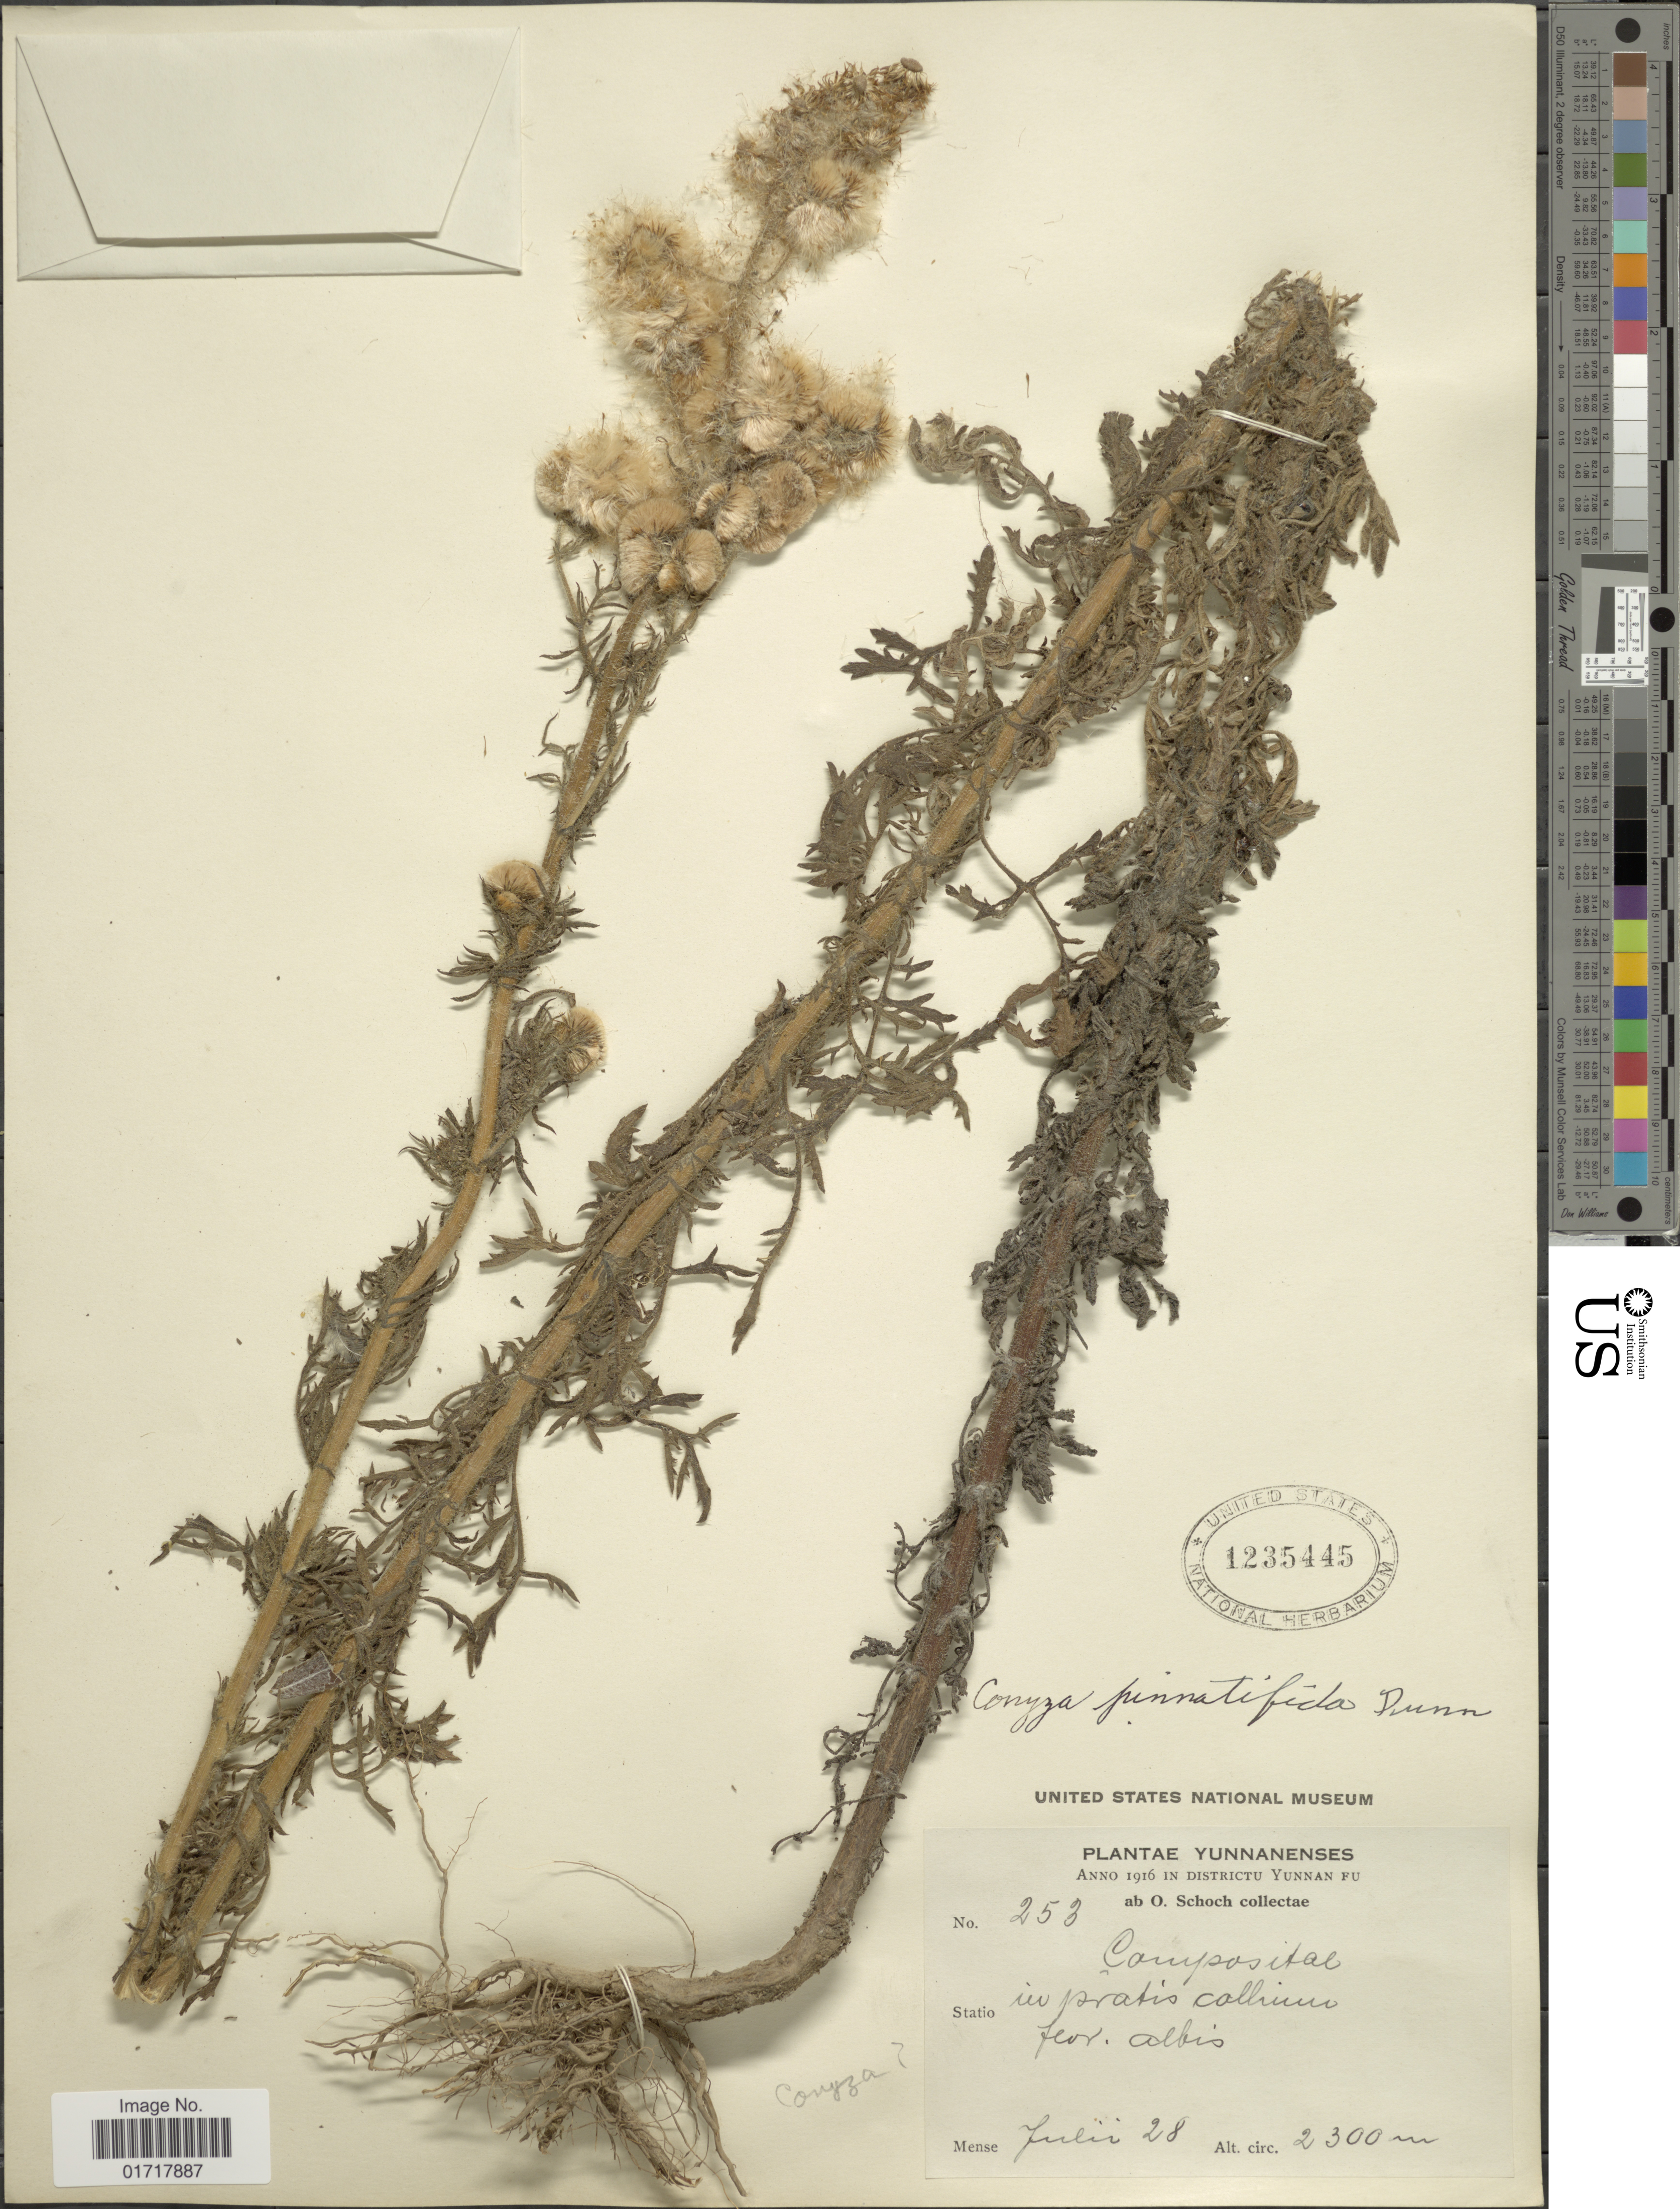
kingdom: Plantae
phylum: Tracheophyta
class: Magnoliopsida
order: Asterales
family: Asteraceae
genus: Conyza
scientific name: Conyza pinnatifida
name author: Dunn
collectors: O. Schoch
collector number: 253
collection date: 1916-07-28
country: China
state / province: Yunnan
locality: Districtu Yunnan Fu, Camposital, in pratis callium. [interpreted]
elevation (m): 2300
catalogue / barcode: US 1235445